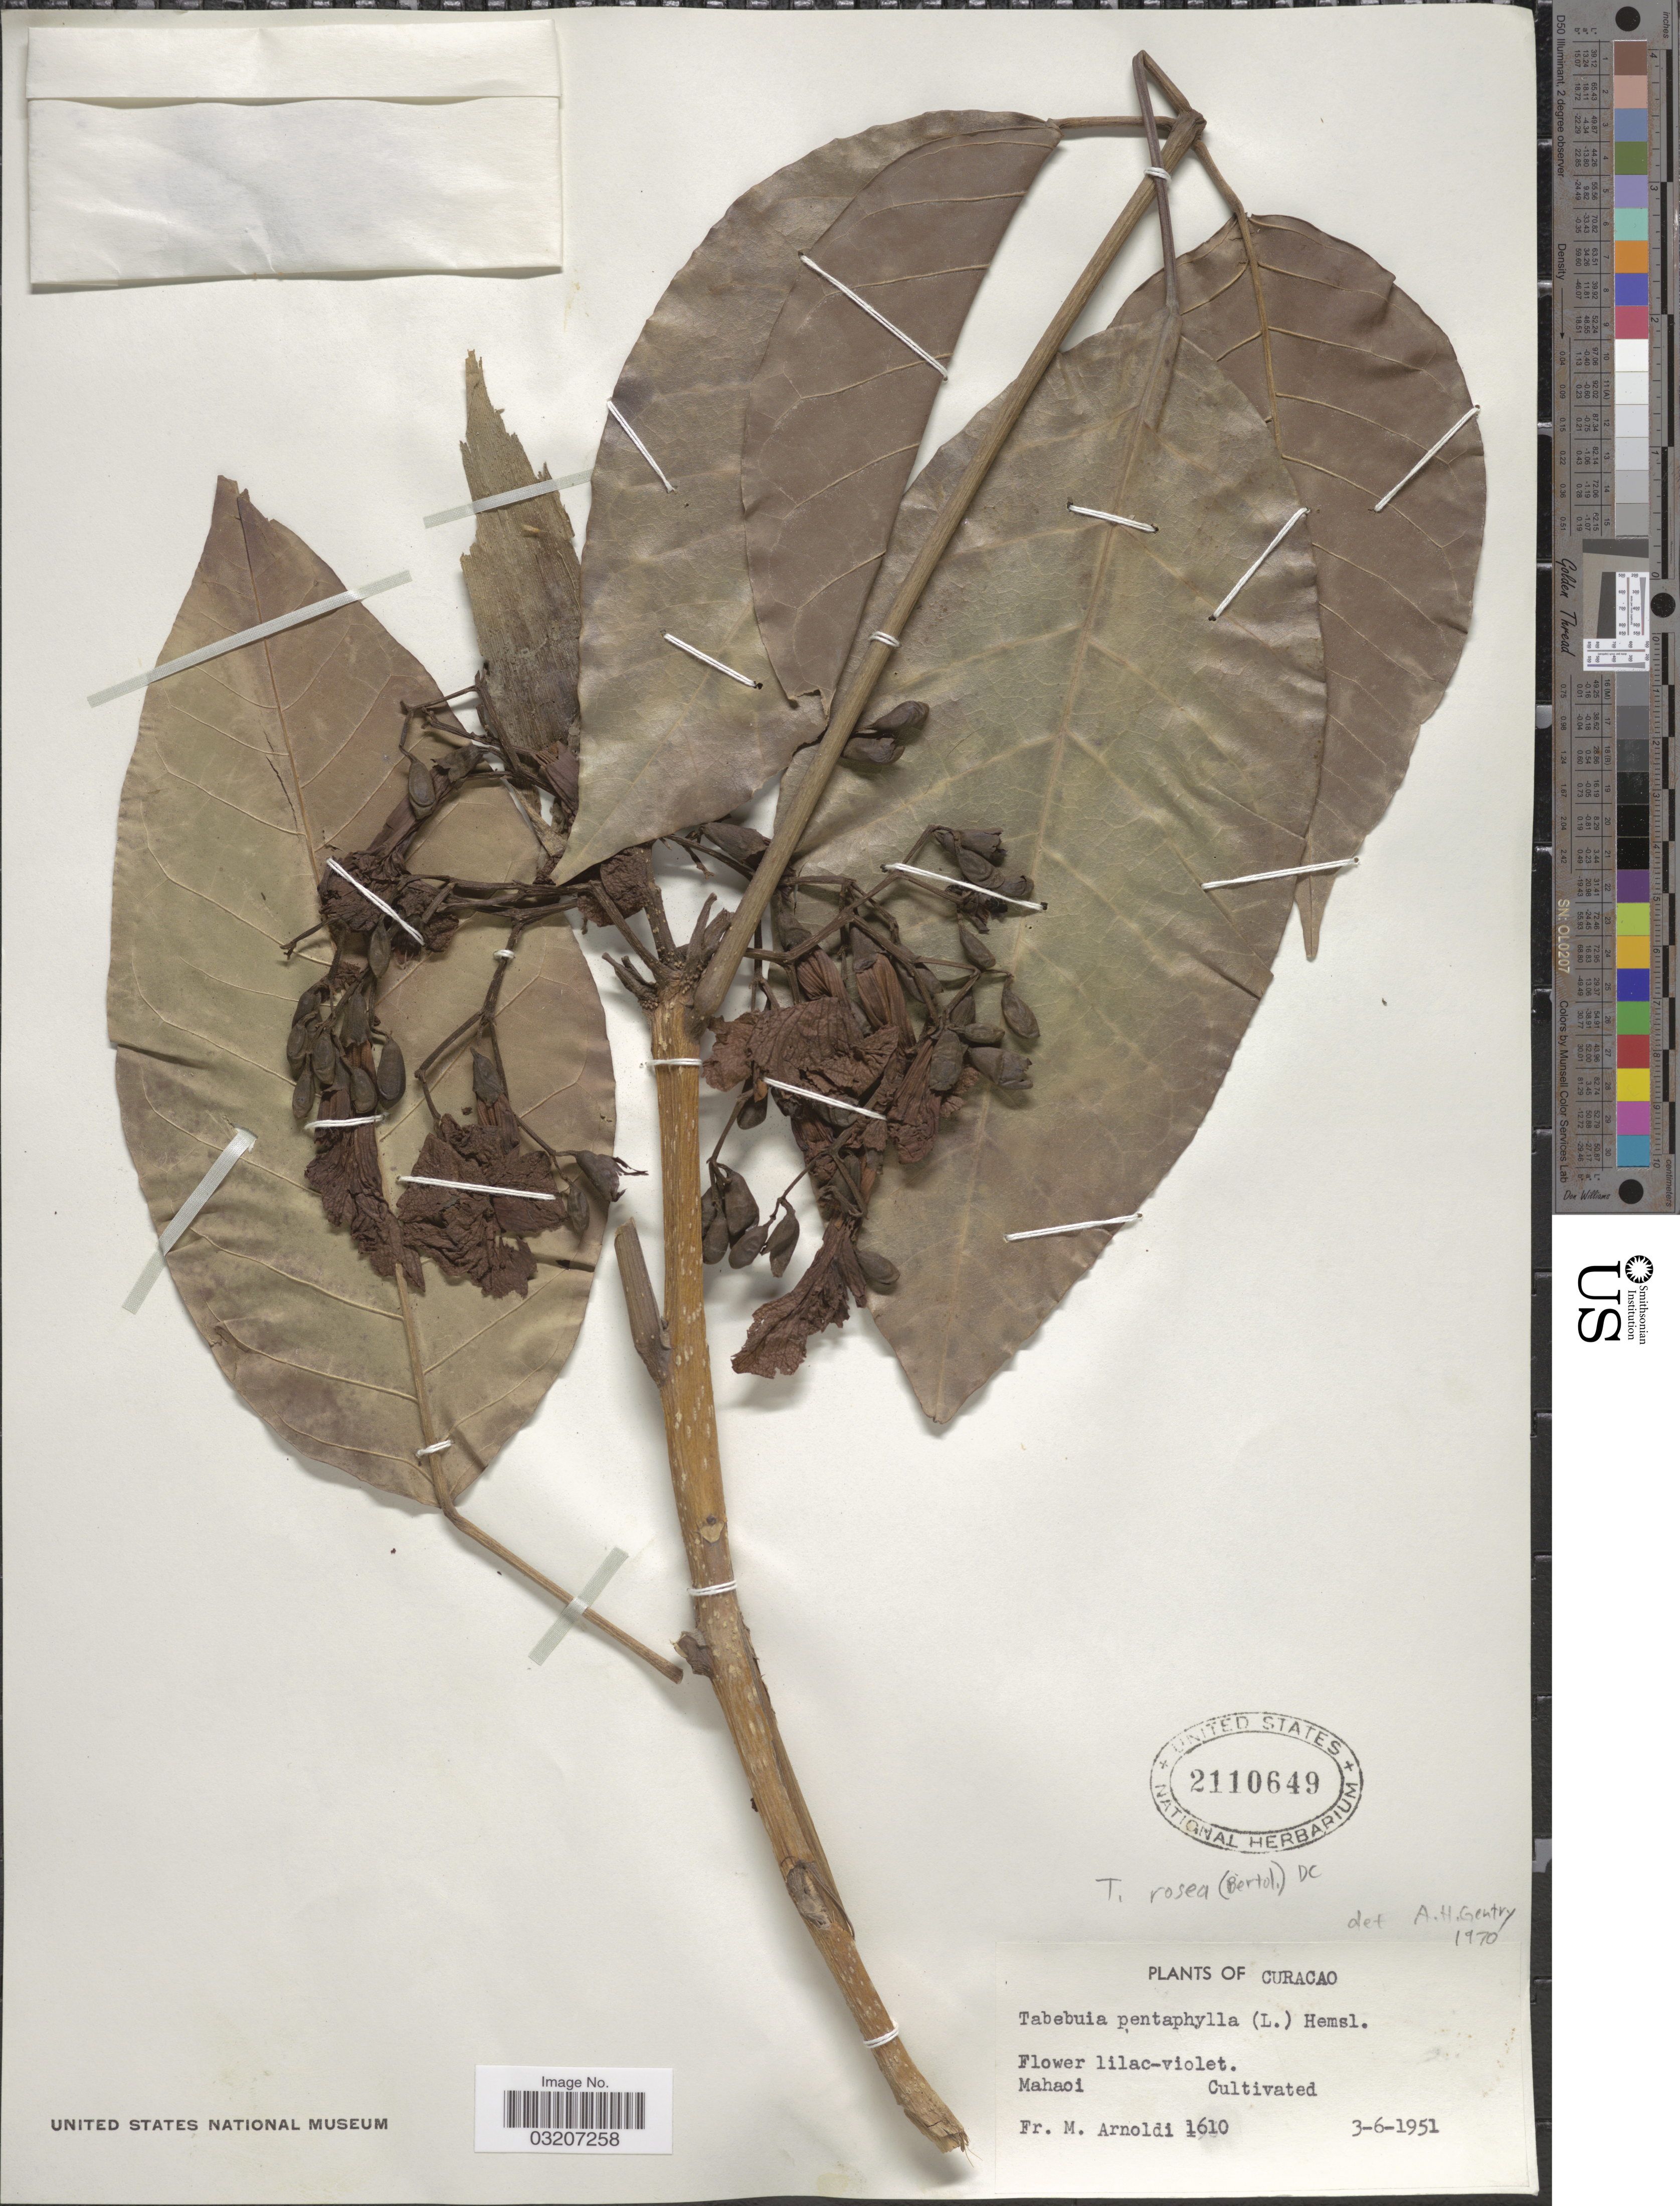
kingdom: Plantae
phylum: Tracheophyta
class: Magnoliopsida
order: Lamiales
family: Bignoniaceae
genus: Tabebuia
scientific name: Tabebuia rosea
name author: (Bertol.) DC.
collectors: N. Arnoldo-Broeders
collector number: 1610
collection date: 1951-06-03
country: Curaçao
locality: Mahaoi.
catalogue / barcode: US 2110649